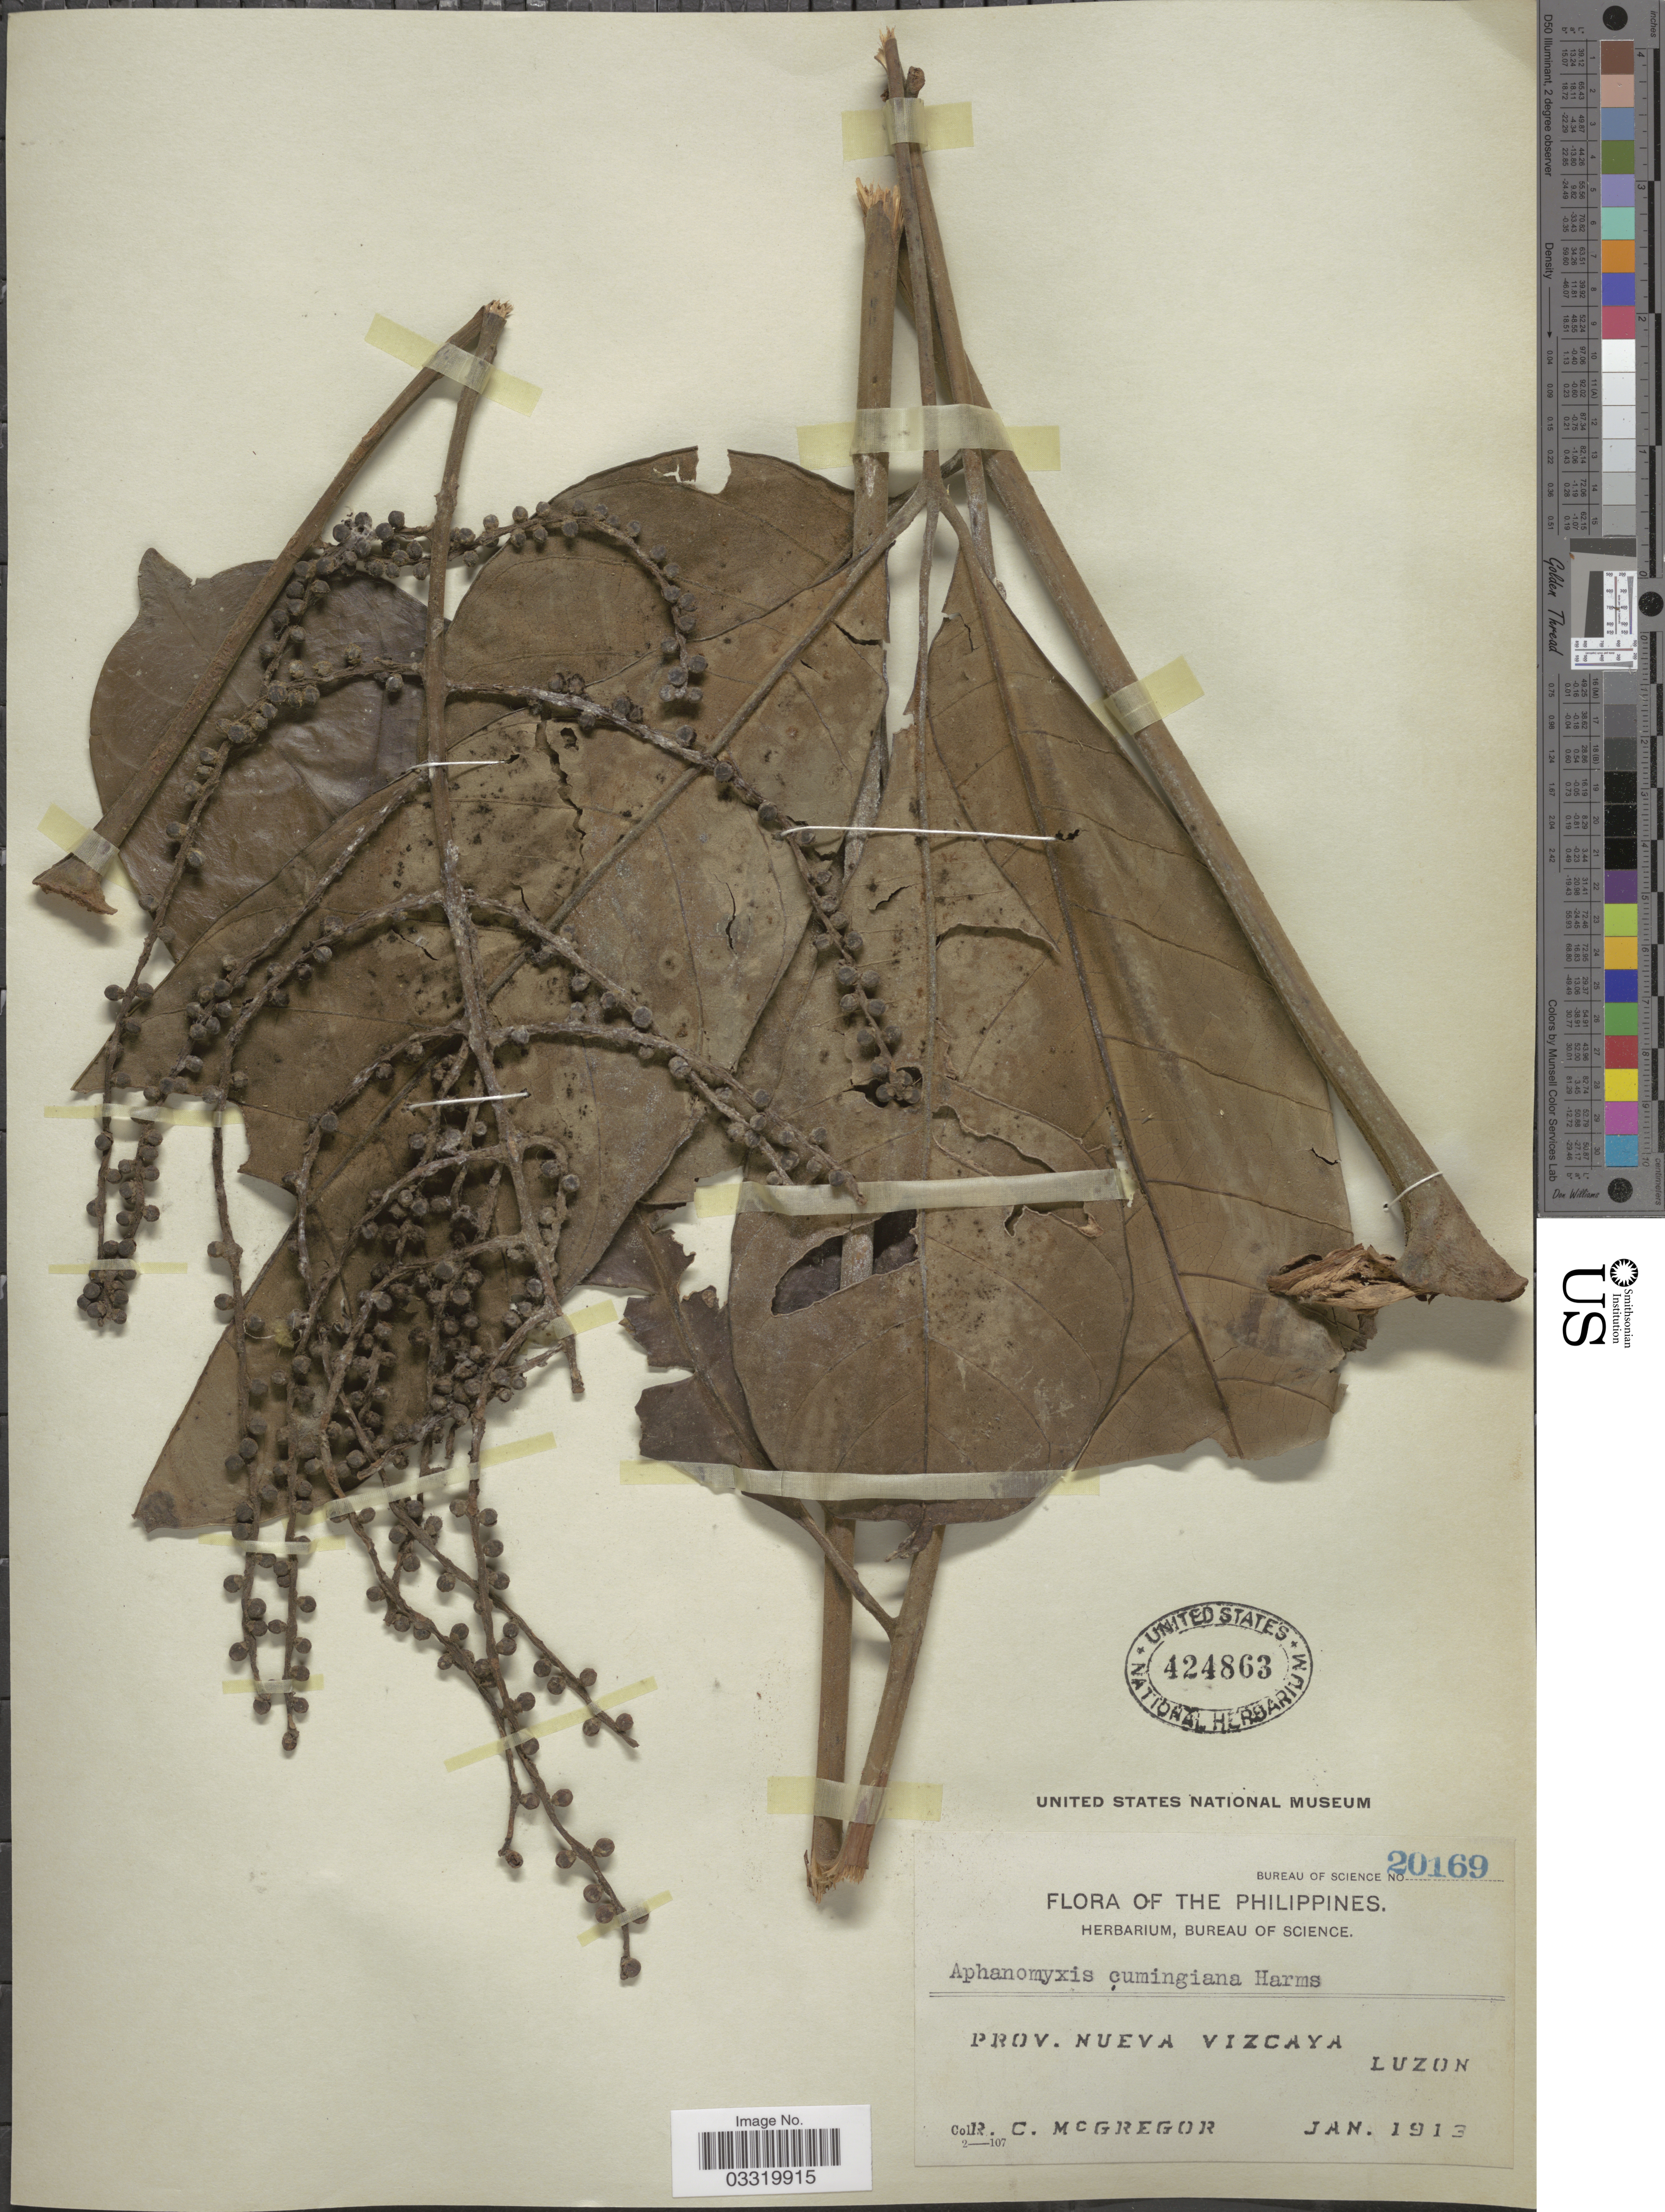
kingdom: Plantae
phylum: Tracheophyta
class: Magnoliopsida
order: Sapindales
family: Meliaceae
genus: Aphanamixis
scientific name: Aphanamixis polystachya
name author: (Wall.) R. Parker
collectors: R. C. McGregor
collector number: Bureau of Science 20169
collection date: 1913-01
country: Philippines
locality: Prov. Nueva Vizcaya, Luzon.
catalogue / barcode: US 424863